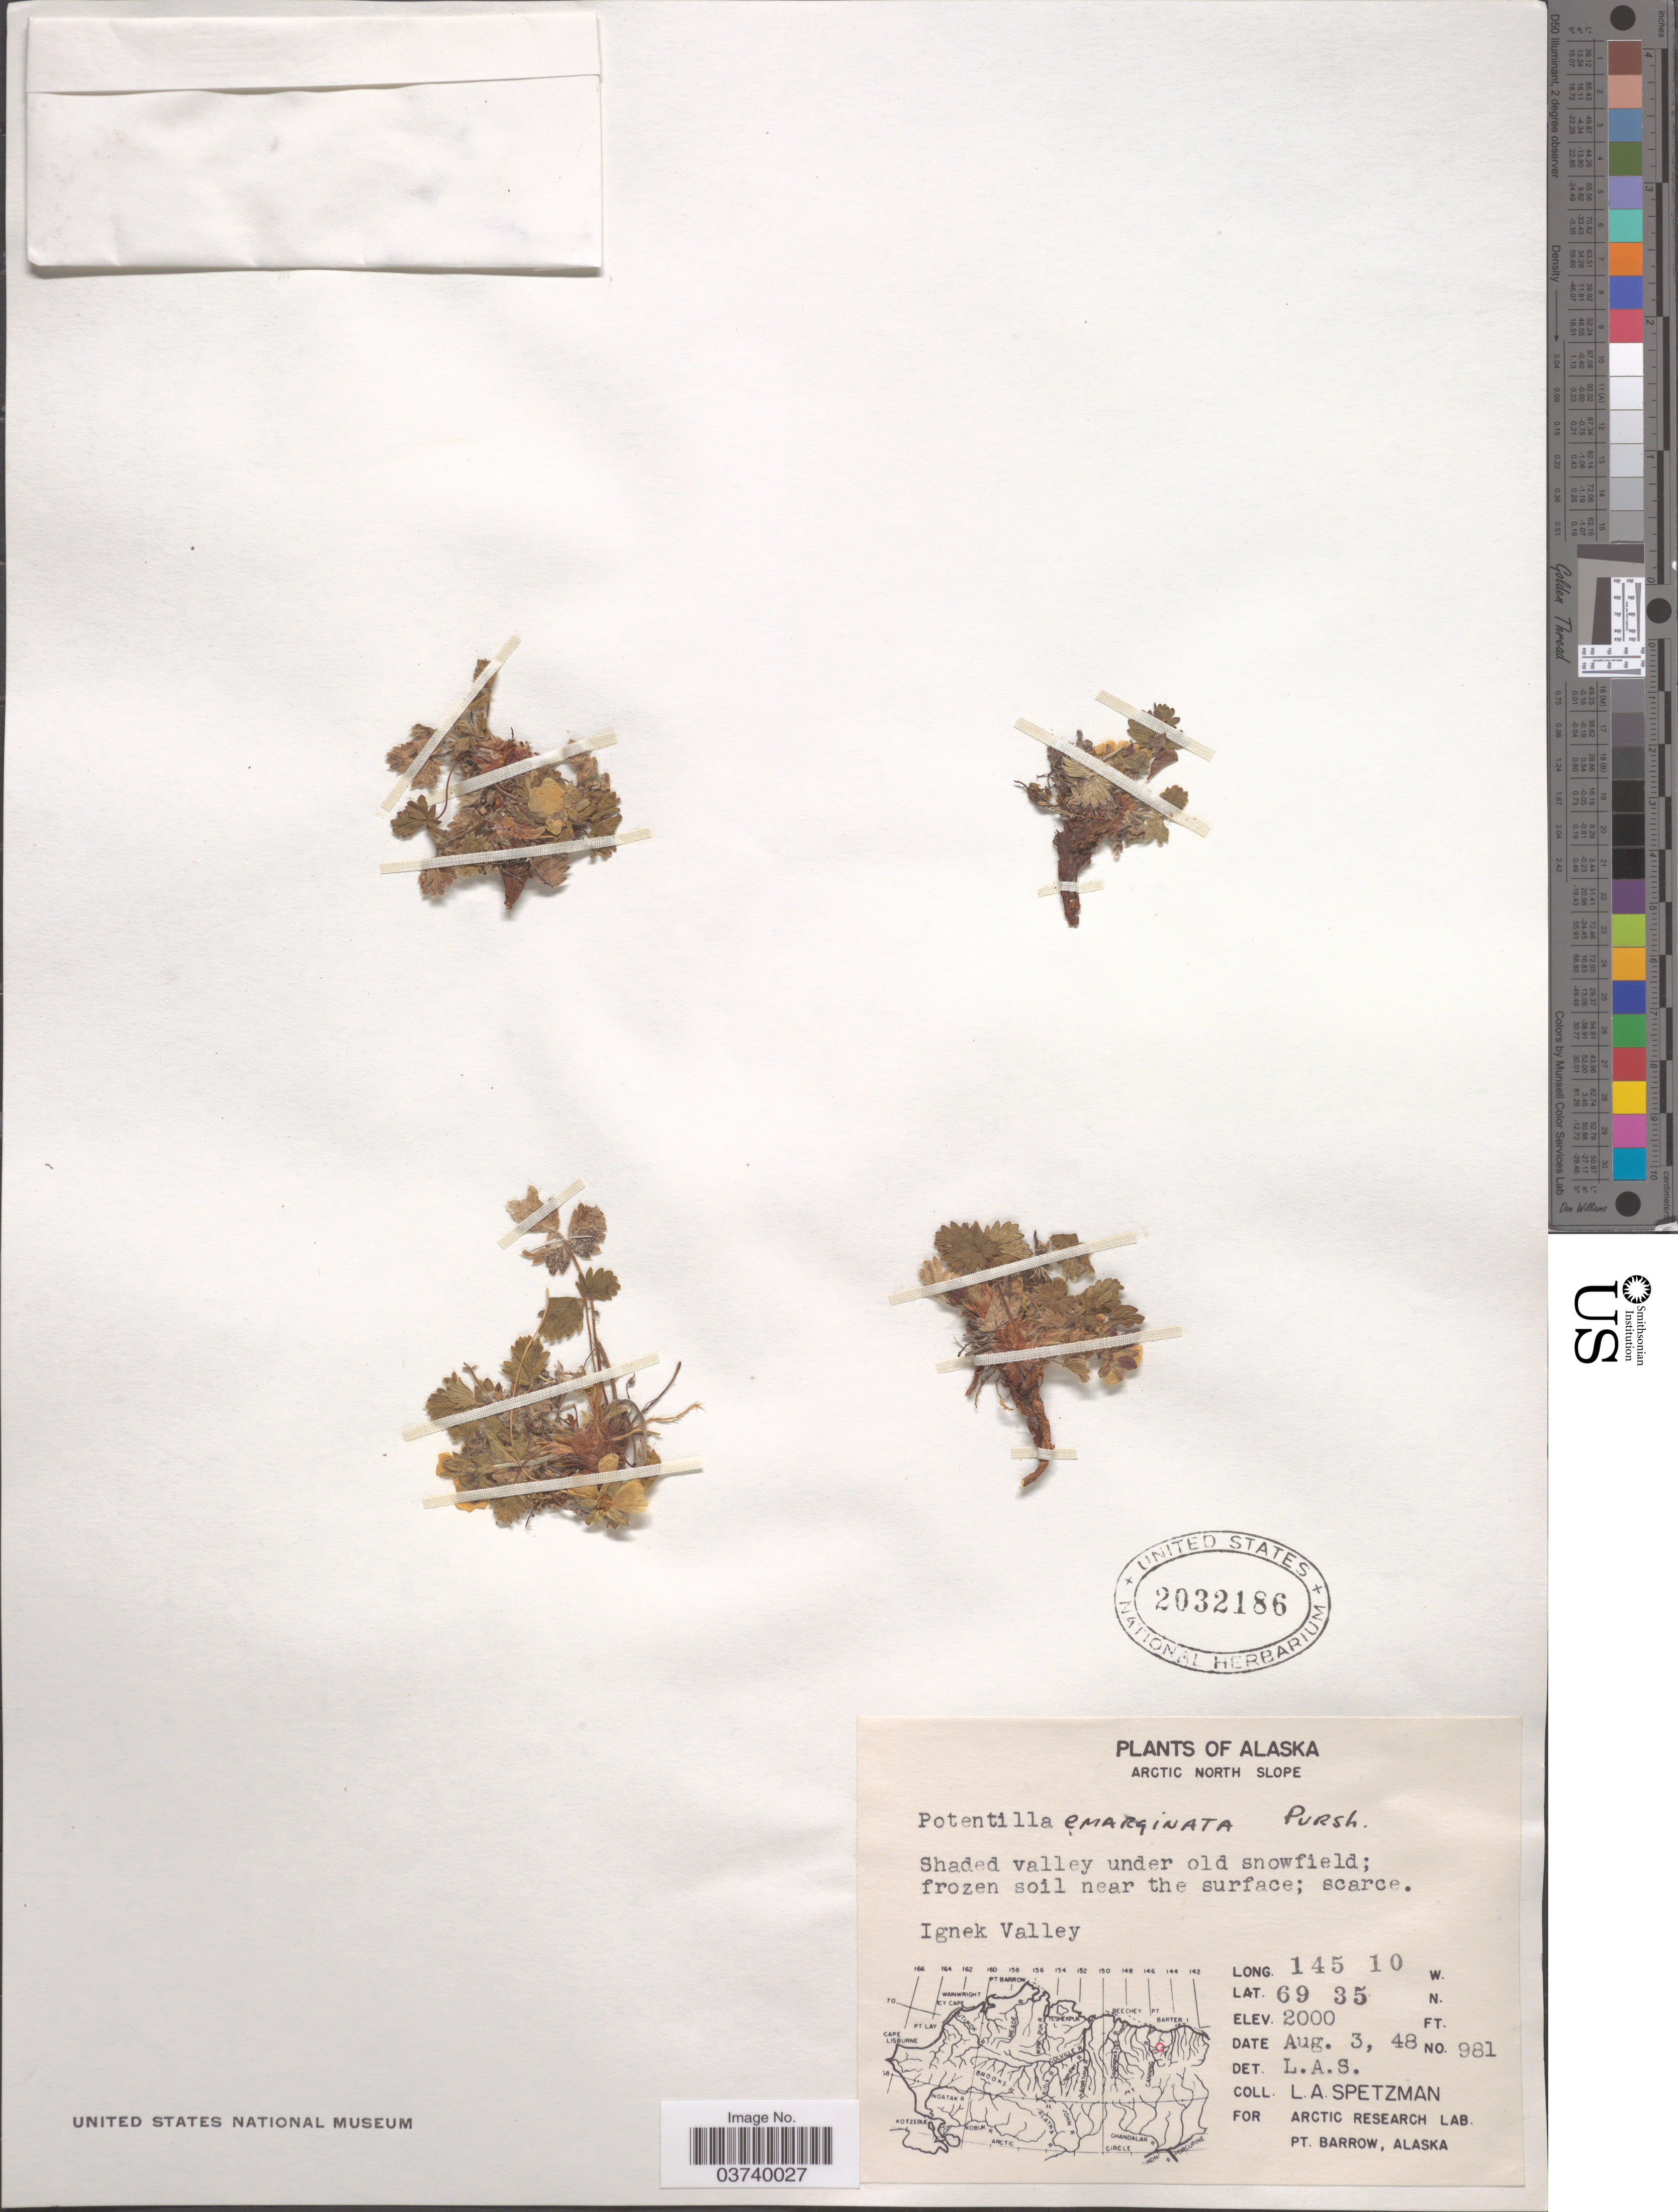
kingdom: Plantae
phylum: Tracheophyta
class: Magnoliopsida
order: Rosales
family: Rosaceae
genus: Potentilla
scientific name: Potentilla hyparctica subsp. hyparctica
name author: Malte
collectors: L. Spetzman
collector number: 981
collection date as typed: Transcribed d/m/y: 3/8/48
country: United States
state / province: Alaska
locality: Arctic North Slope. Shaded valley under old snowfield; frozen soil near the surface. Ignek Valley.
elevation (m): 610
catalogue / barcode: US 2032186